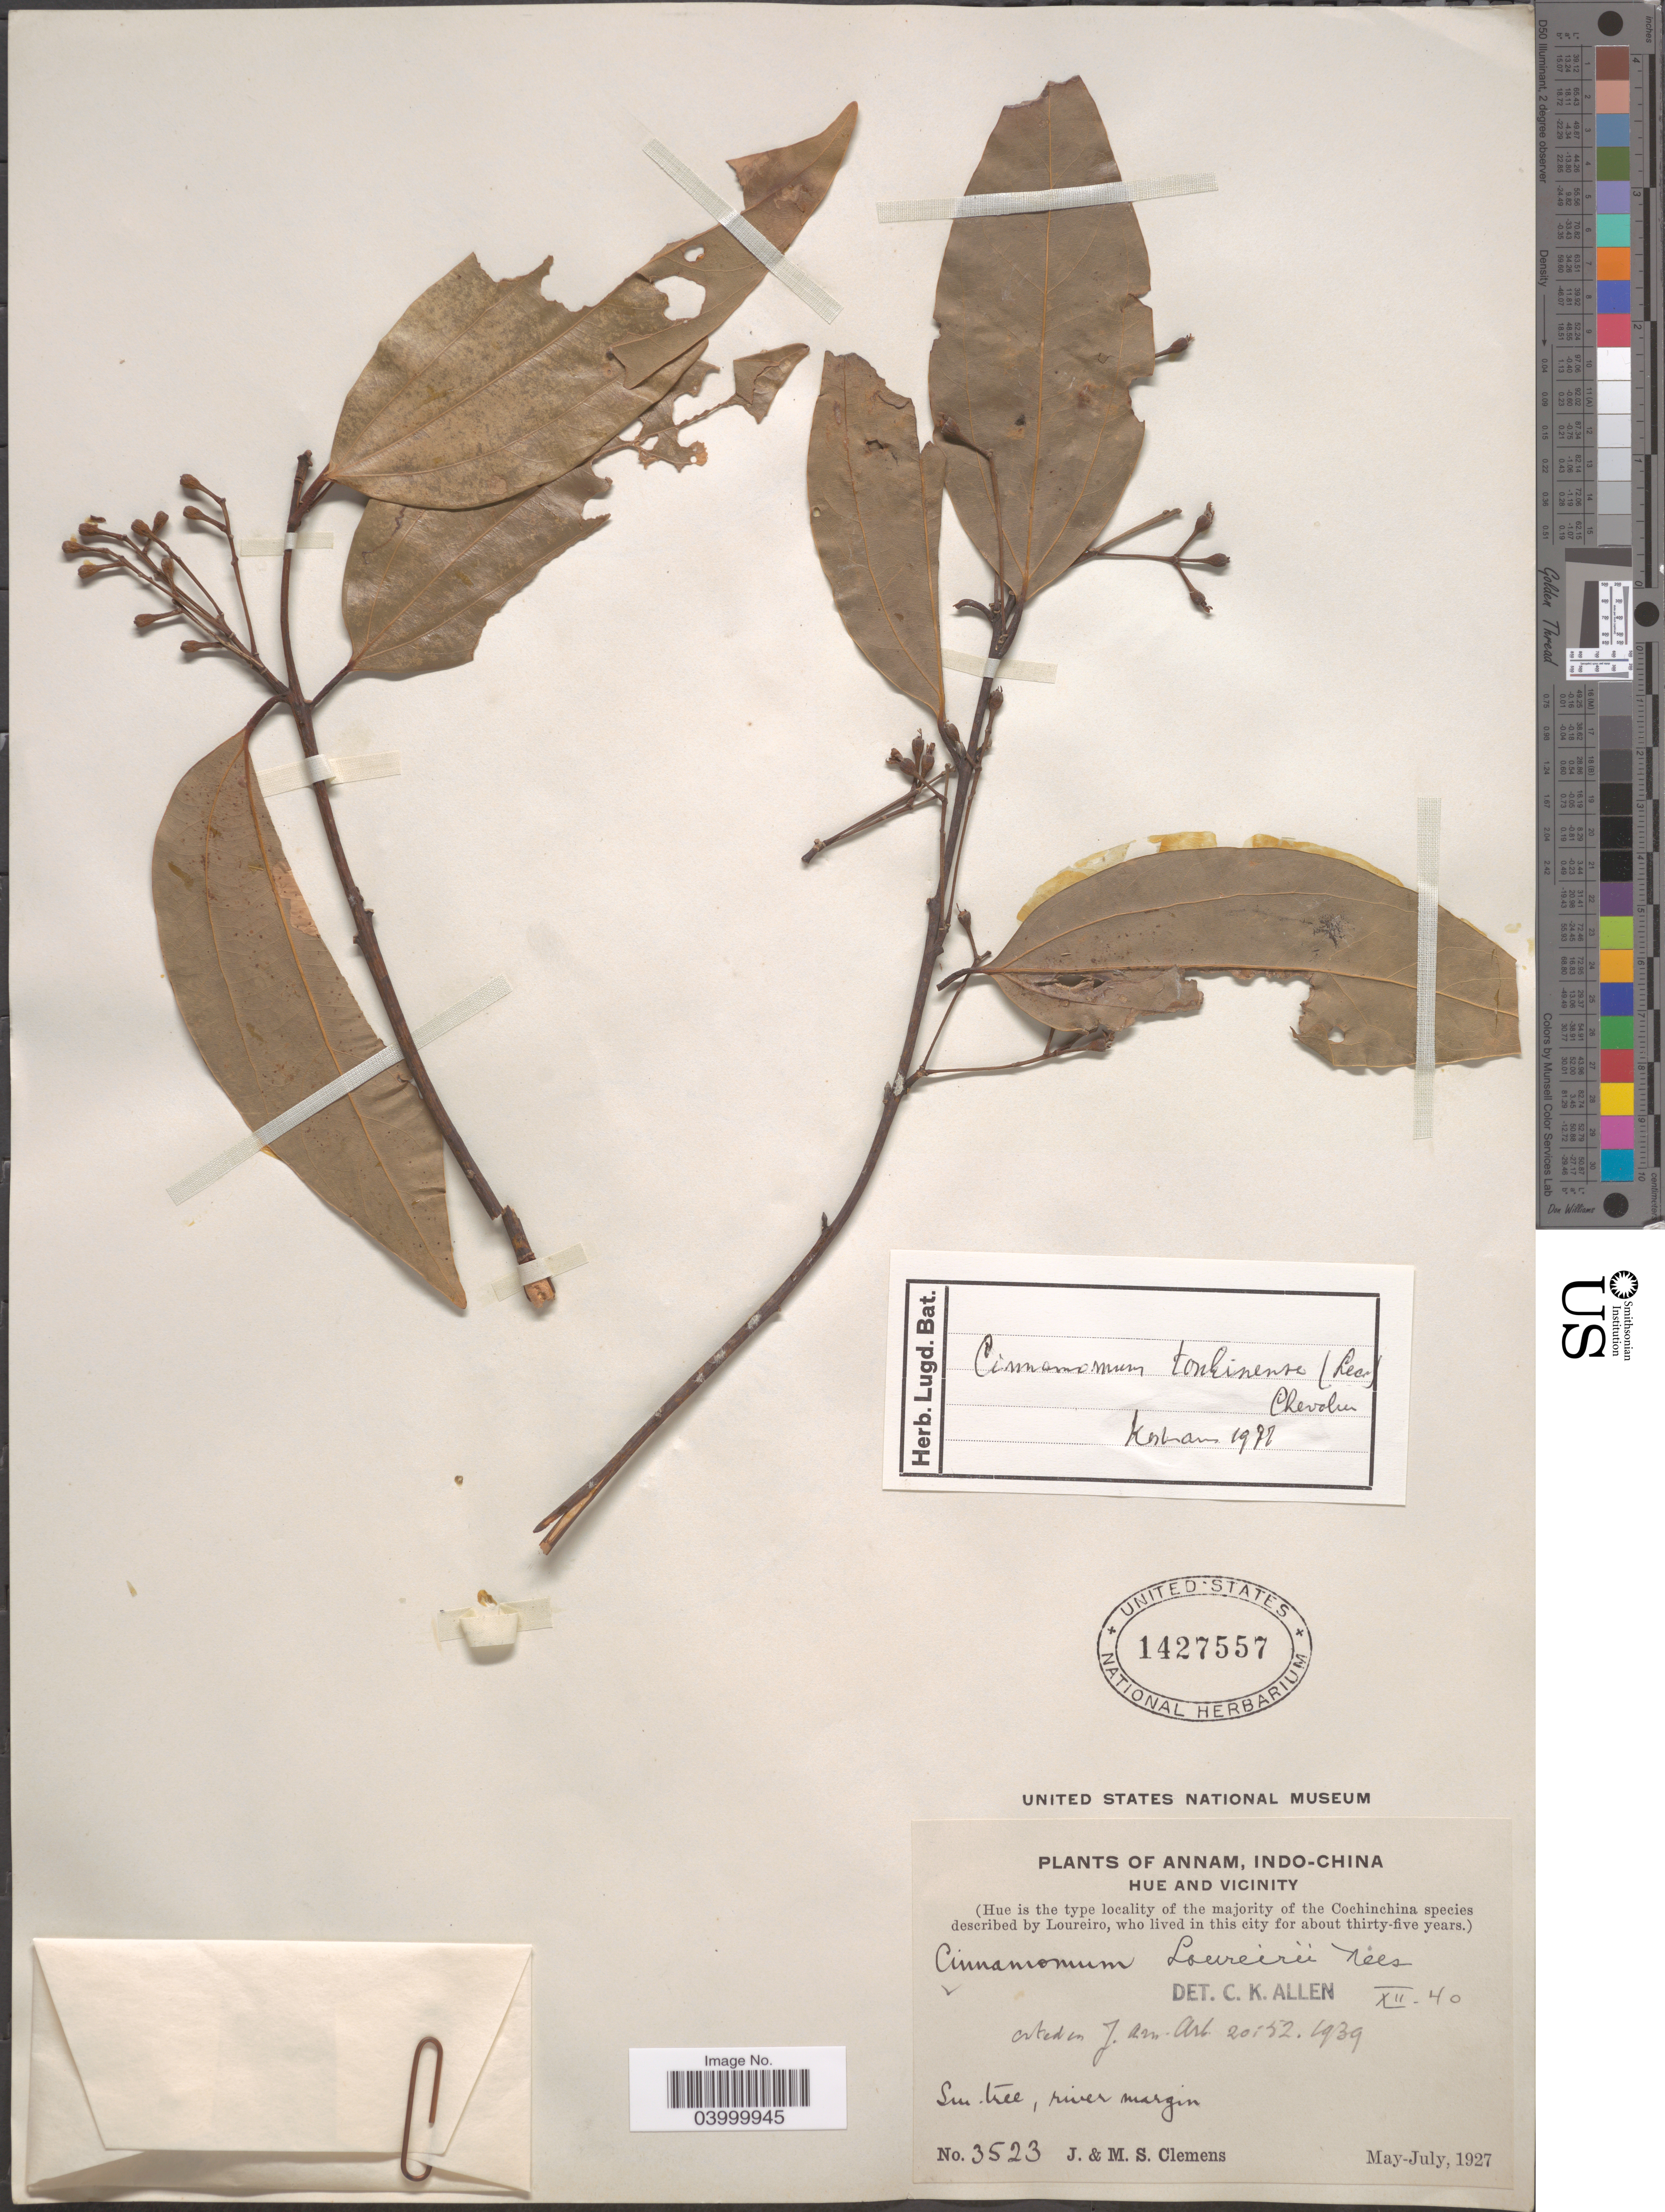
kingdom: Plantae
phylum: Tracheophyta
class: Magnoliopsida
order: Laurales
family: Lauraceae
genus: Cinnamomum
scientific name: Cinnamomum tonkinense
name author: A. Chev.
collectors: J. Clemens & M. S. Clemens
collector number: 3523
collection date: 1927-05/1927-07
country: Vietnam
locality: Annam, Indo-China. Hue and Vicinity. (Hue is the type locality of the majority of the Cochinchina species described by Loureiro, who lived in this city for about thirty-five years).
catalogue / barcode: US 1427557